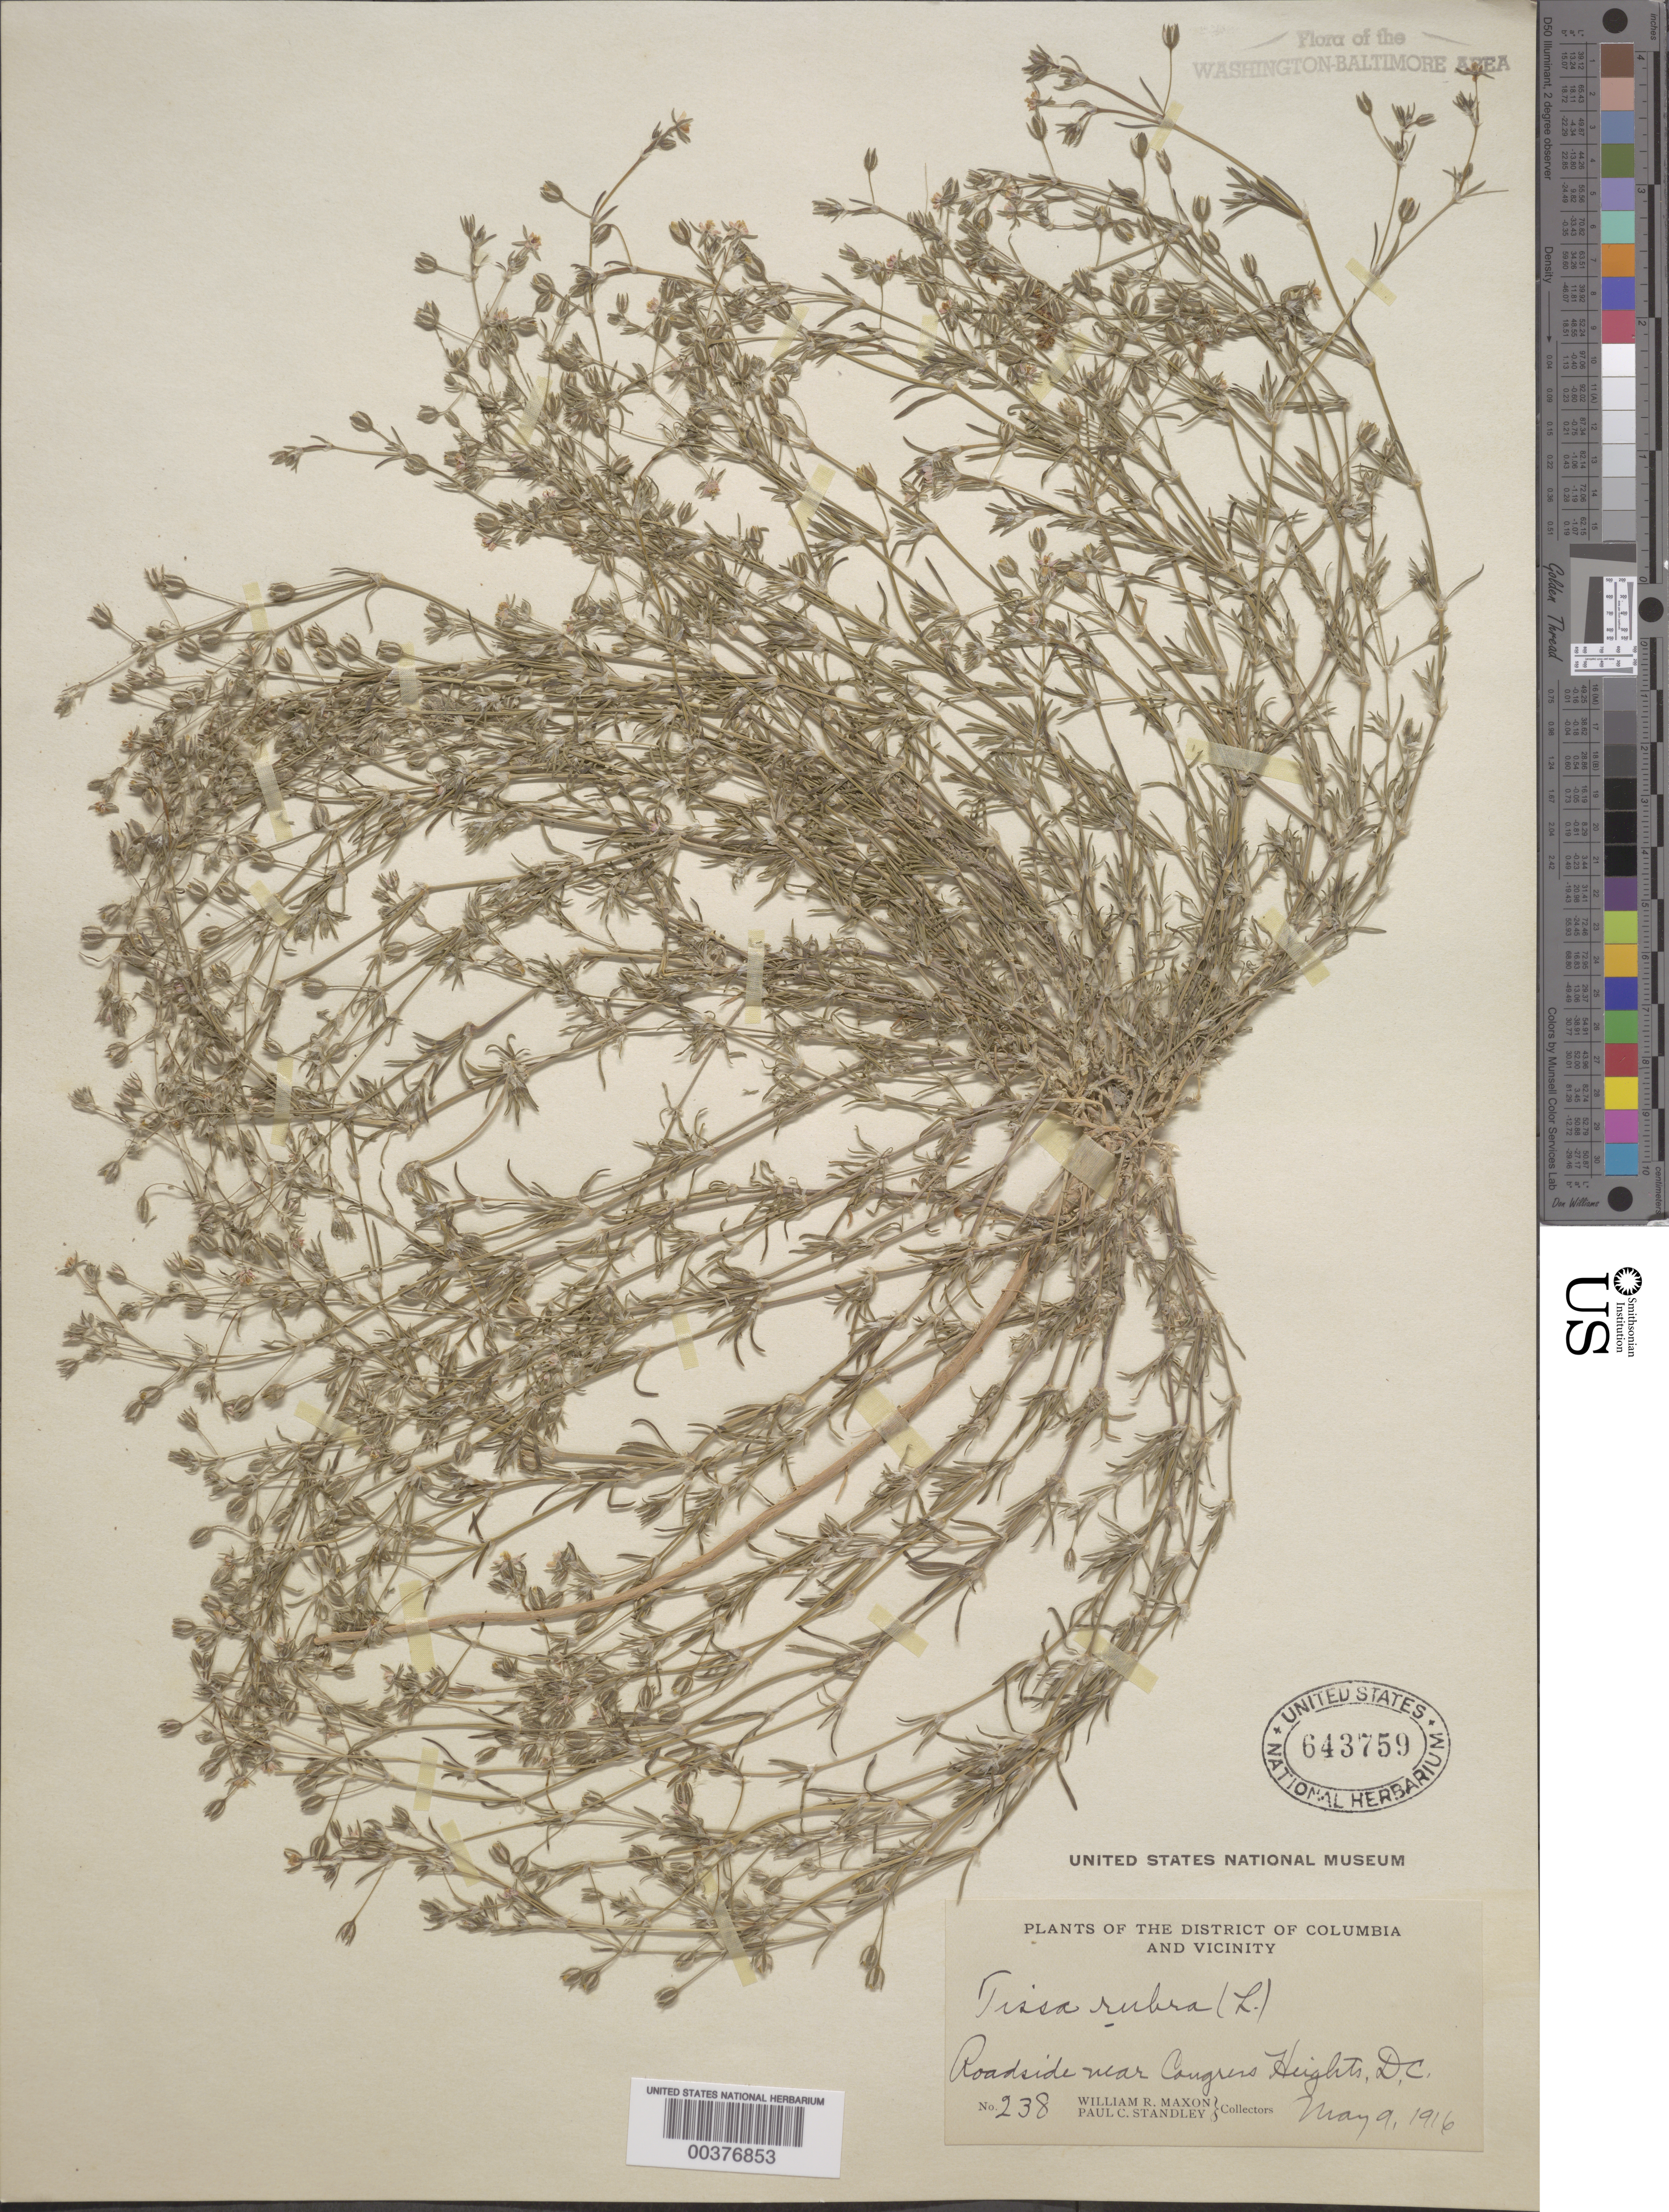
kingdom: Plantae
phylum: Tracheophyta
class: Magnoliopsida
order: Caryophyllales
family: Caryophyllaceae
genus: Spergularia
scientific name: Spergularia rubra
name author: (L.) J. Presl & C. Presl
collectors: W. R. Maxon & P. C. Standley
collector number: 238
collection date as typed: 09 May 1916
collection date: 1916-05-09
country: United States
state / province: District of Columbia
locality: Congress Heights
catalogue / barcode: US 643759